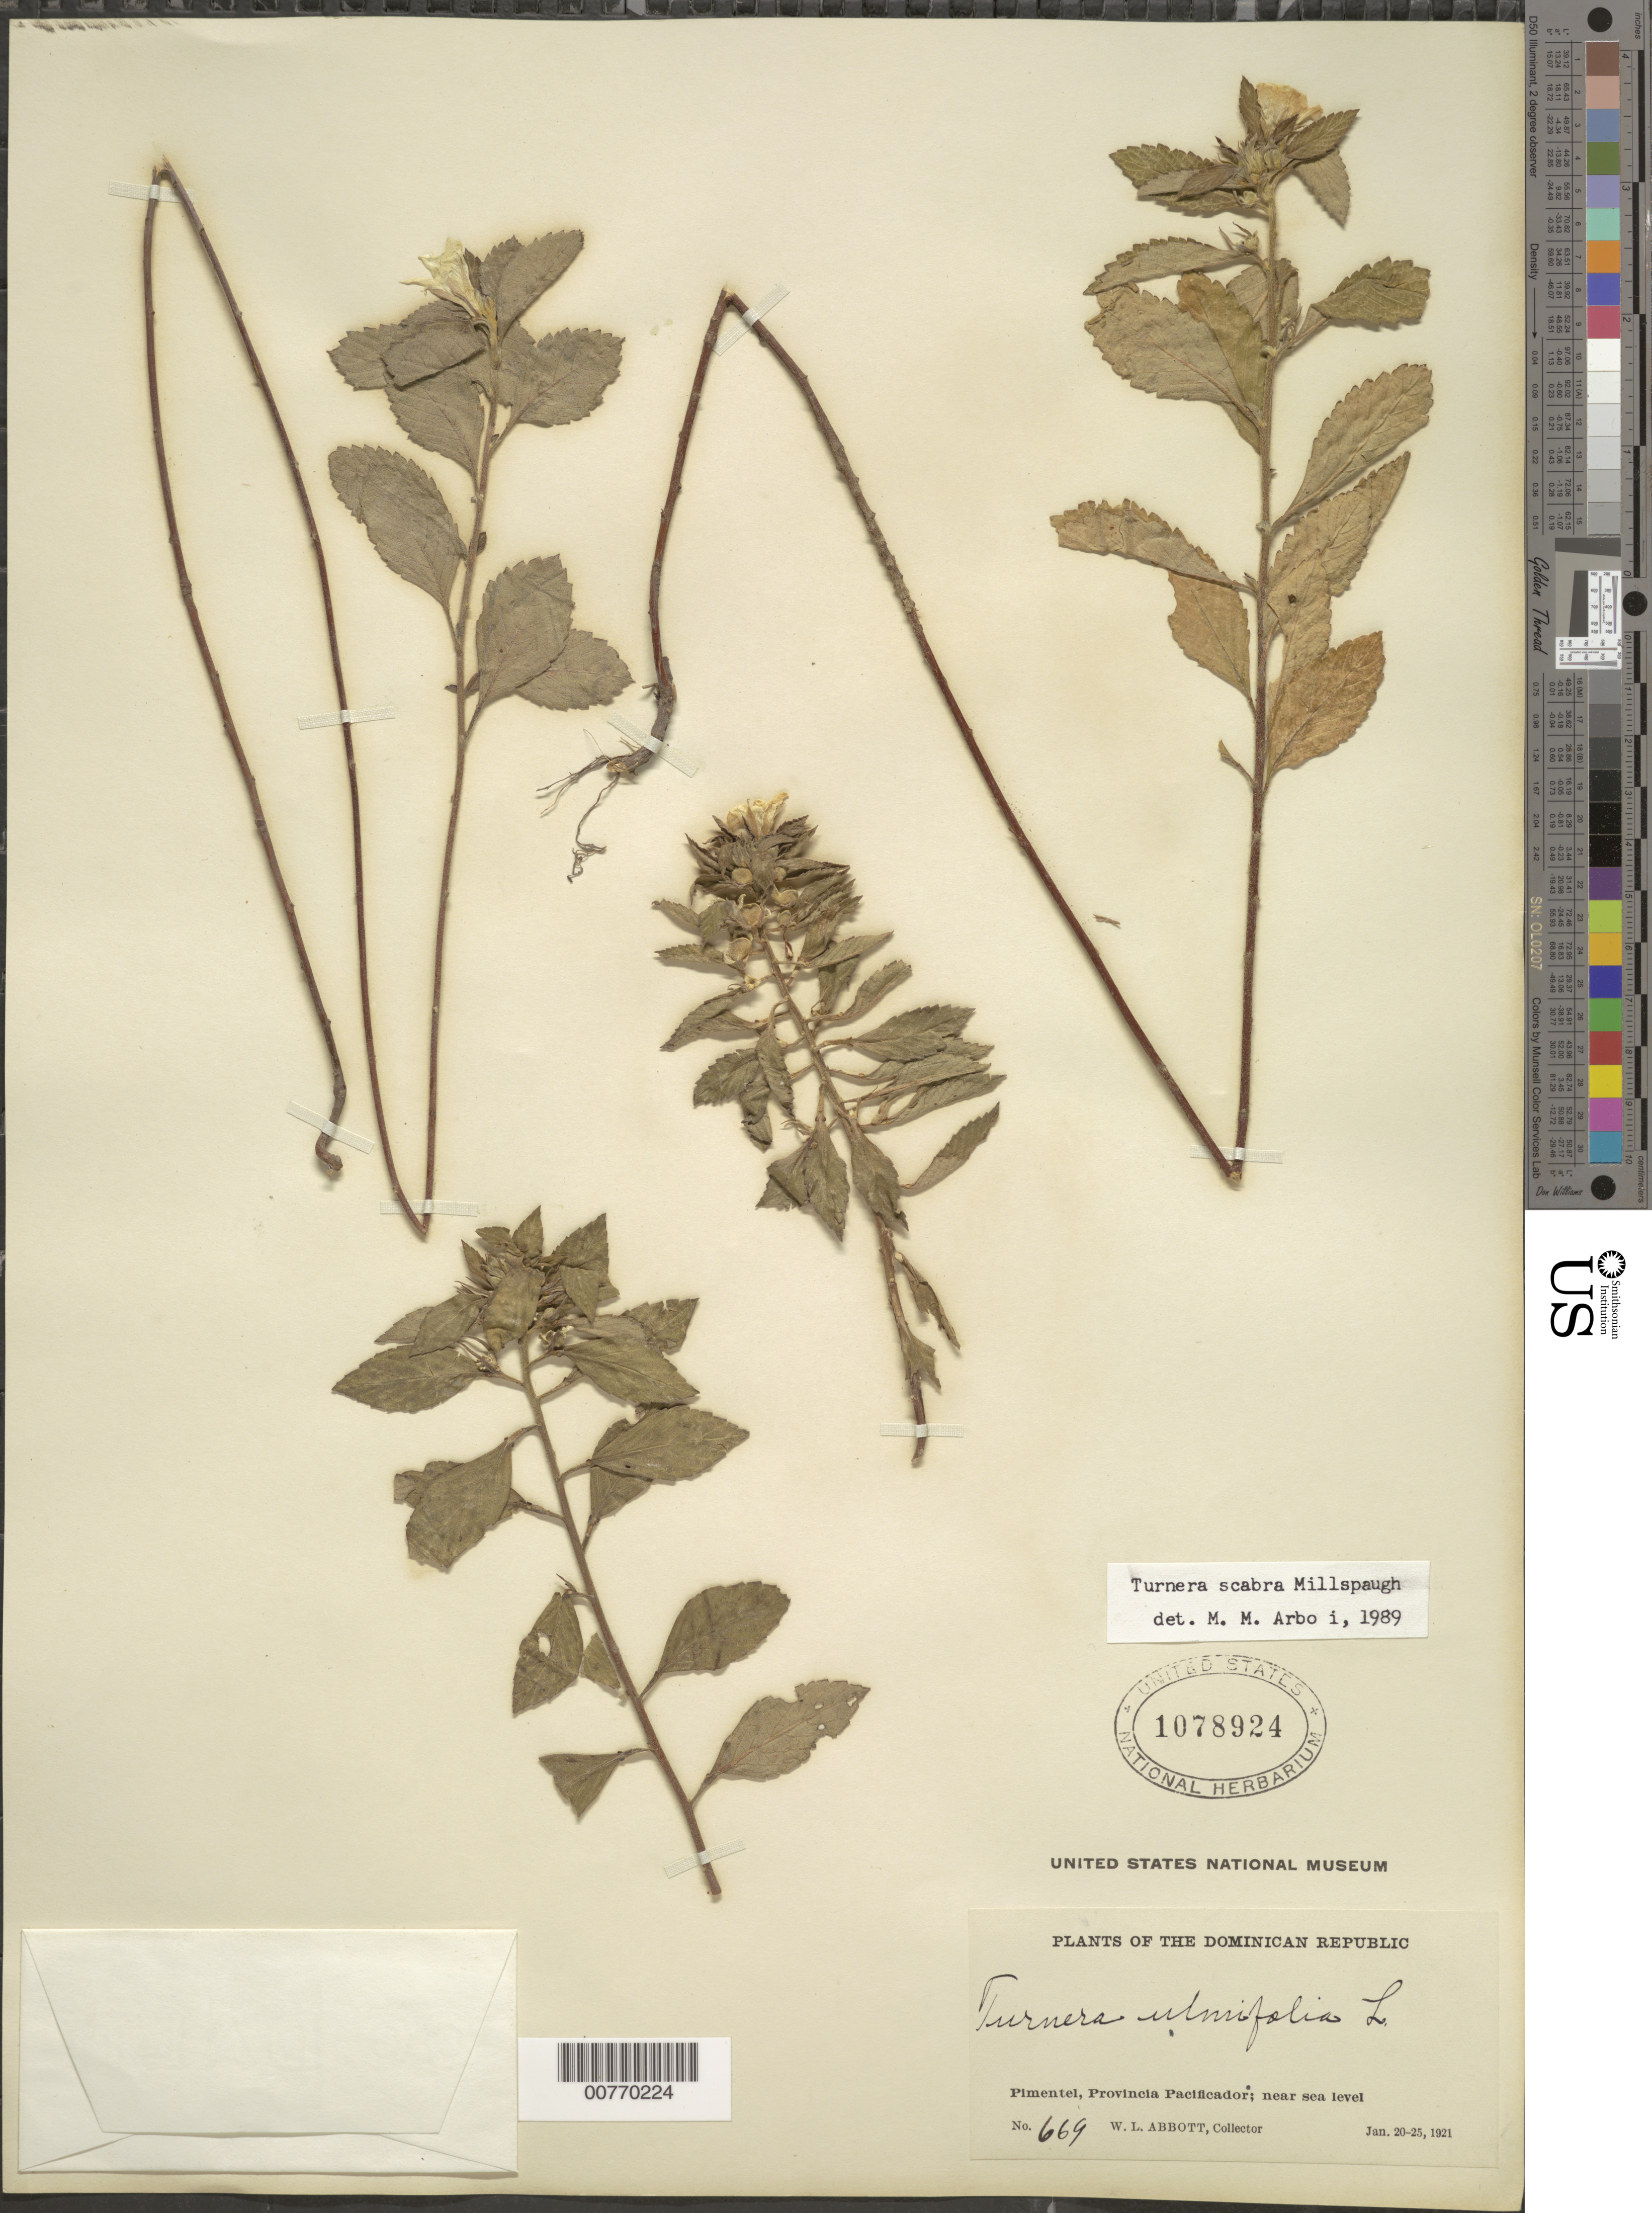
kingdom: Plantae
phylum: Tracheophyta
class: Magnoliopsida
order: Malpighiales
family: Turneraceae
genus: Turnera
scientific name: Turnera ulmifolia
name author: L.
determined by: Arbo, M. M.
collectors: W. L. Abbott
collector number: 669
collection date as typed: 20 Jan 1910 to 25 Jan 1921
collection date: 1910-01-20/1921-01-25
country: Dominican Republic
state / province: Duarte (?)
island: Hispaniola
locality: Pimentel; near sea leve.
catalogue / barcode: US 1078924